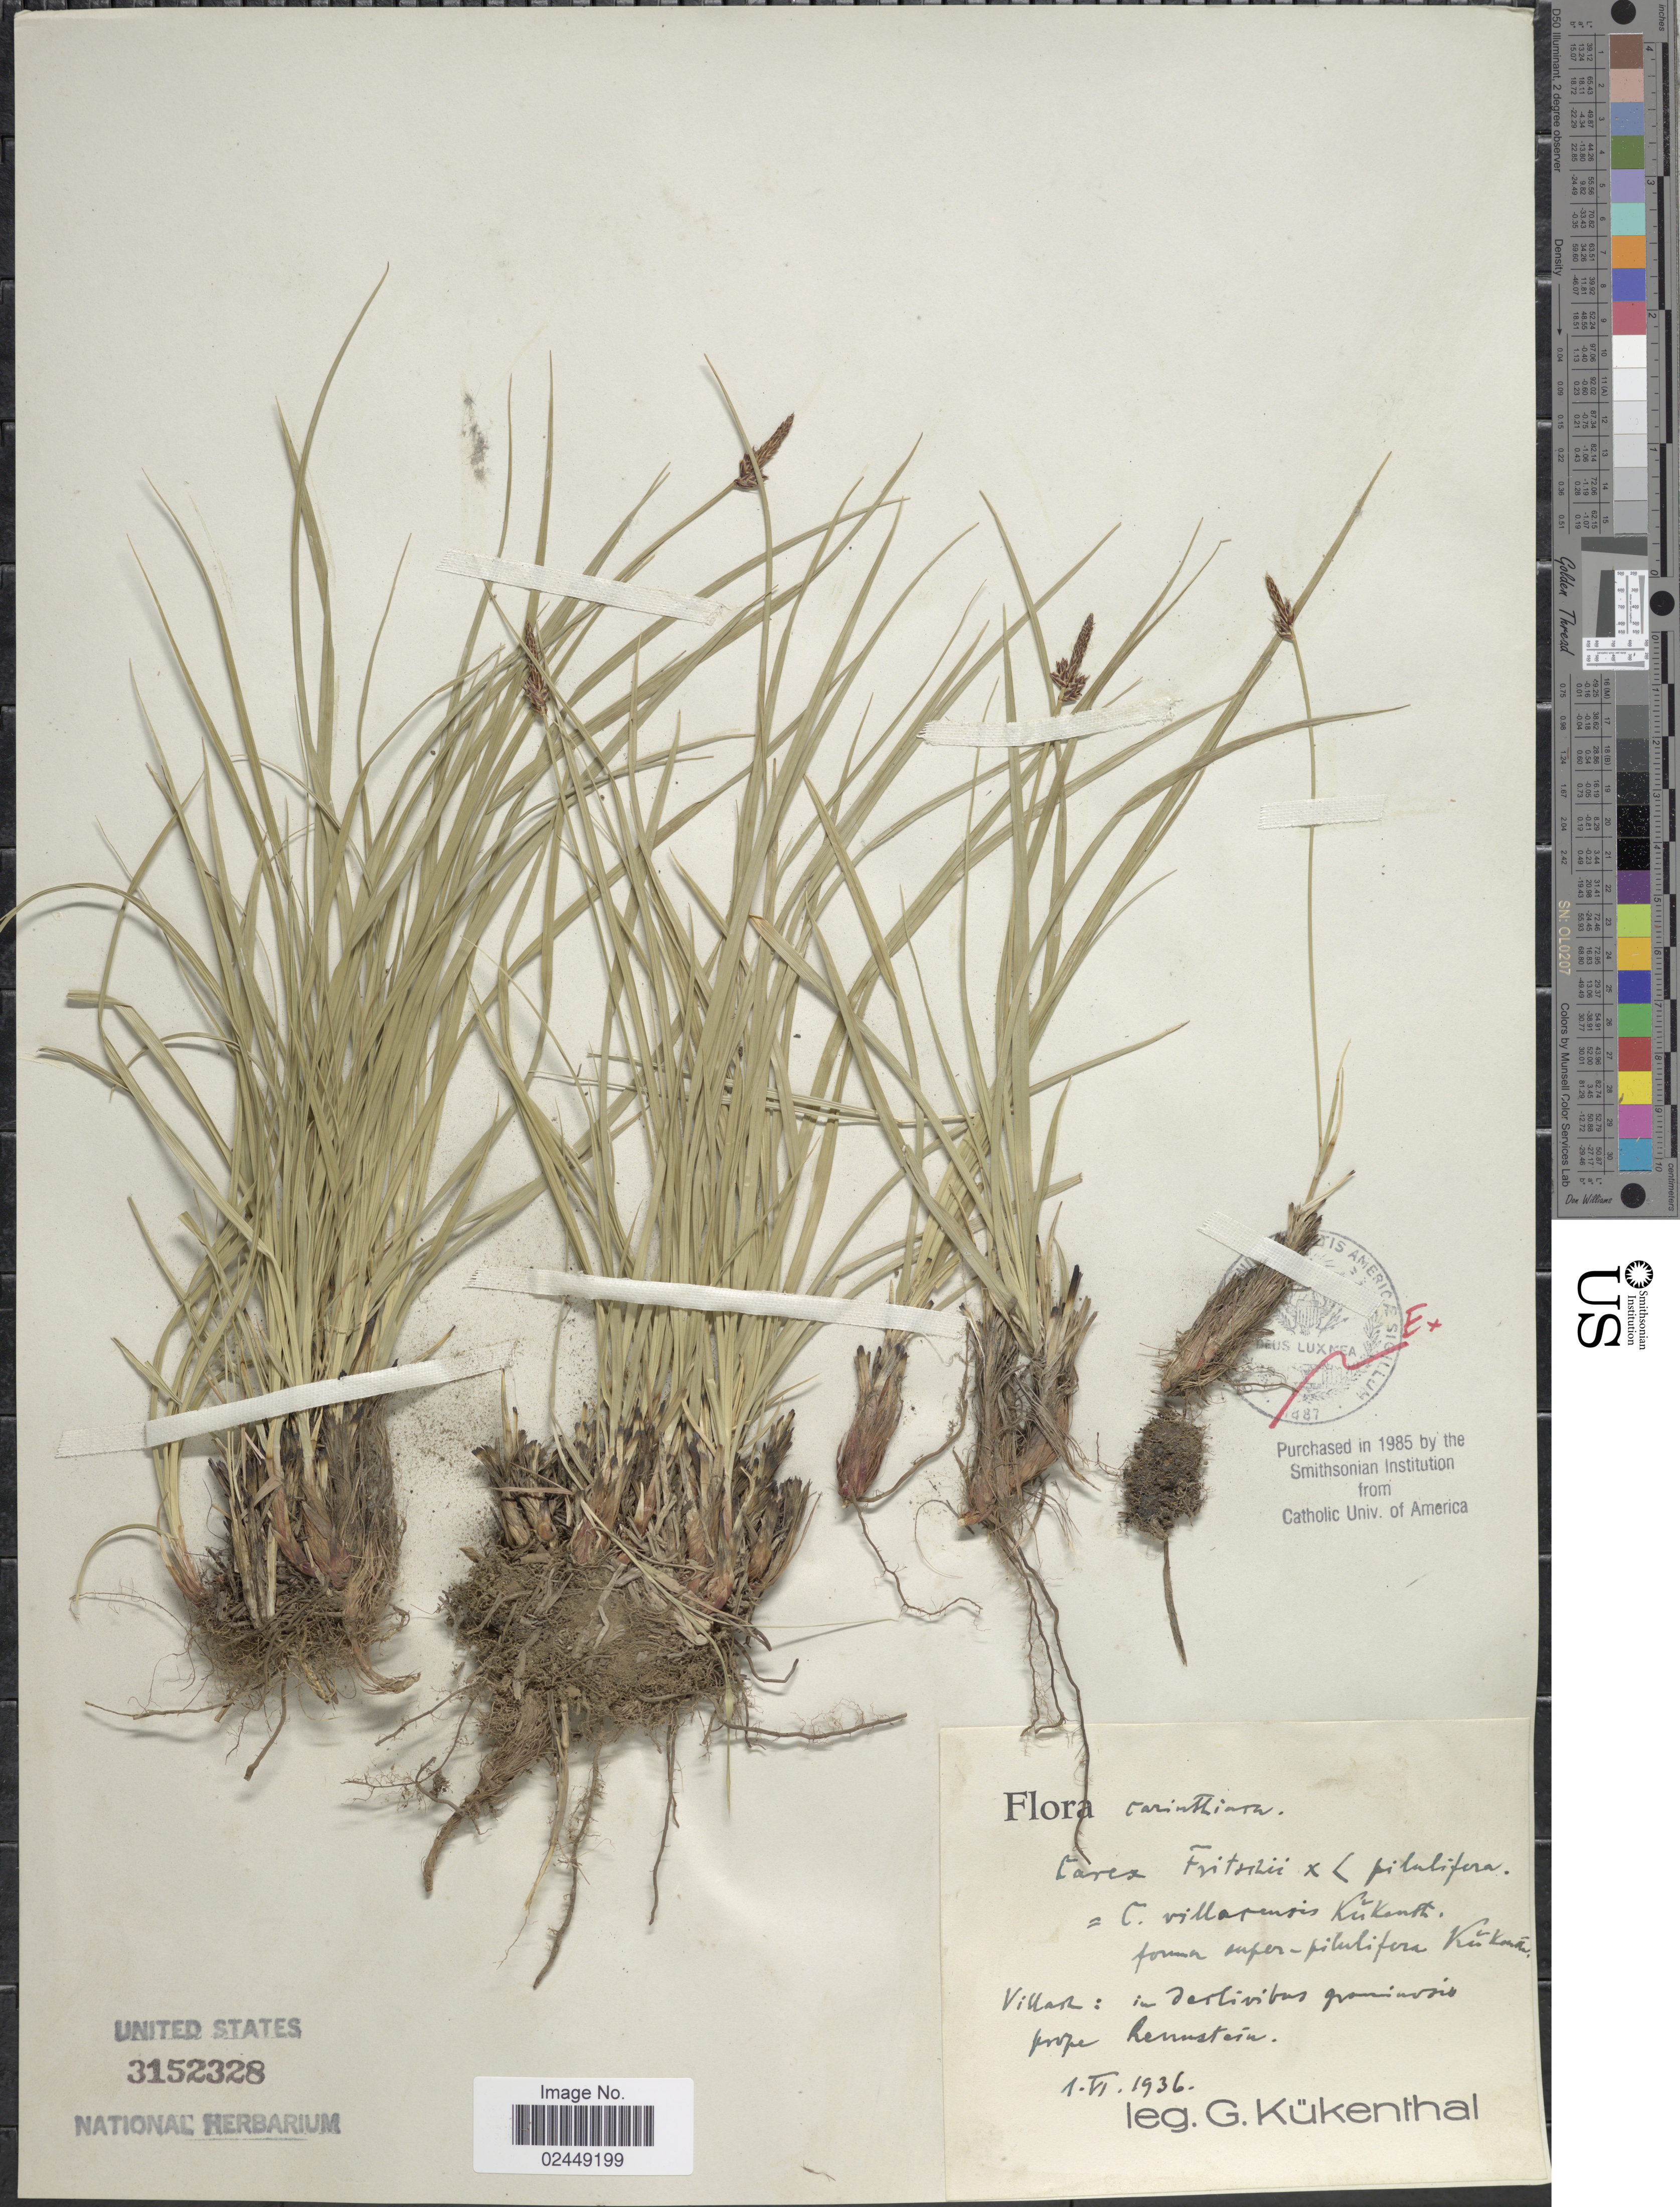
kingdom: Plantae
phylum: Tracheophyta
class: Liliopsida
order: Poales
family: Cyperaceae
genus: Carex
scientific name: Carex fritschii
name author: Waisb.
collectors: G. Kükenthal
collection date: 1936-06-01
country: Austria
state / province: Karnten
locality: Carinthiaca, Villash: in declivibis graminosis prope Leimstein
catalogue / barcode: US 3152328